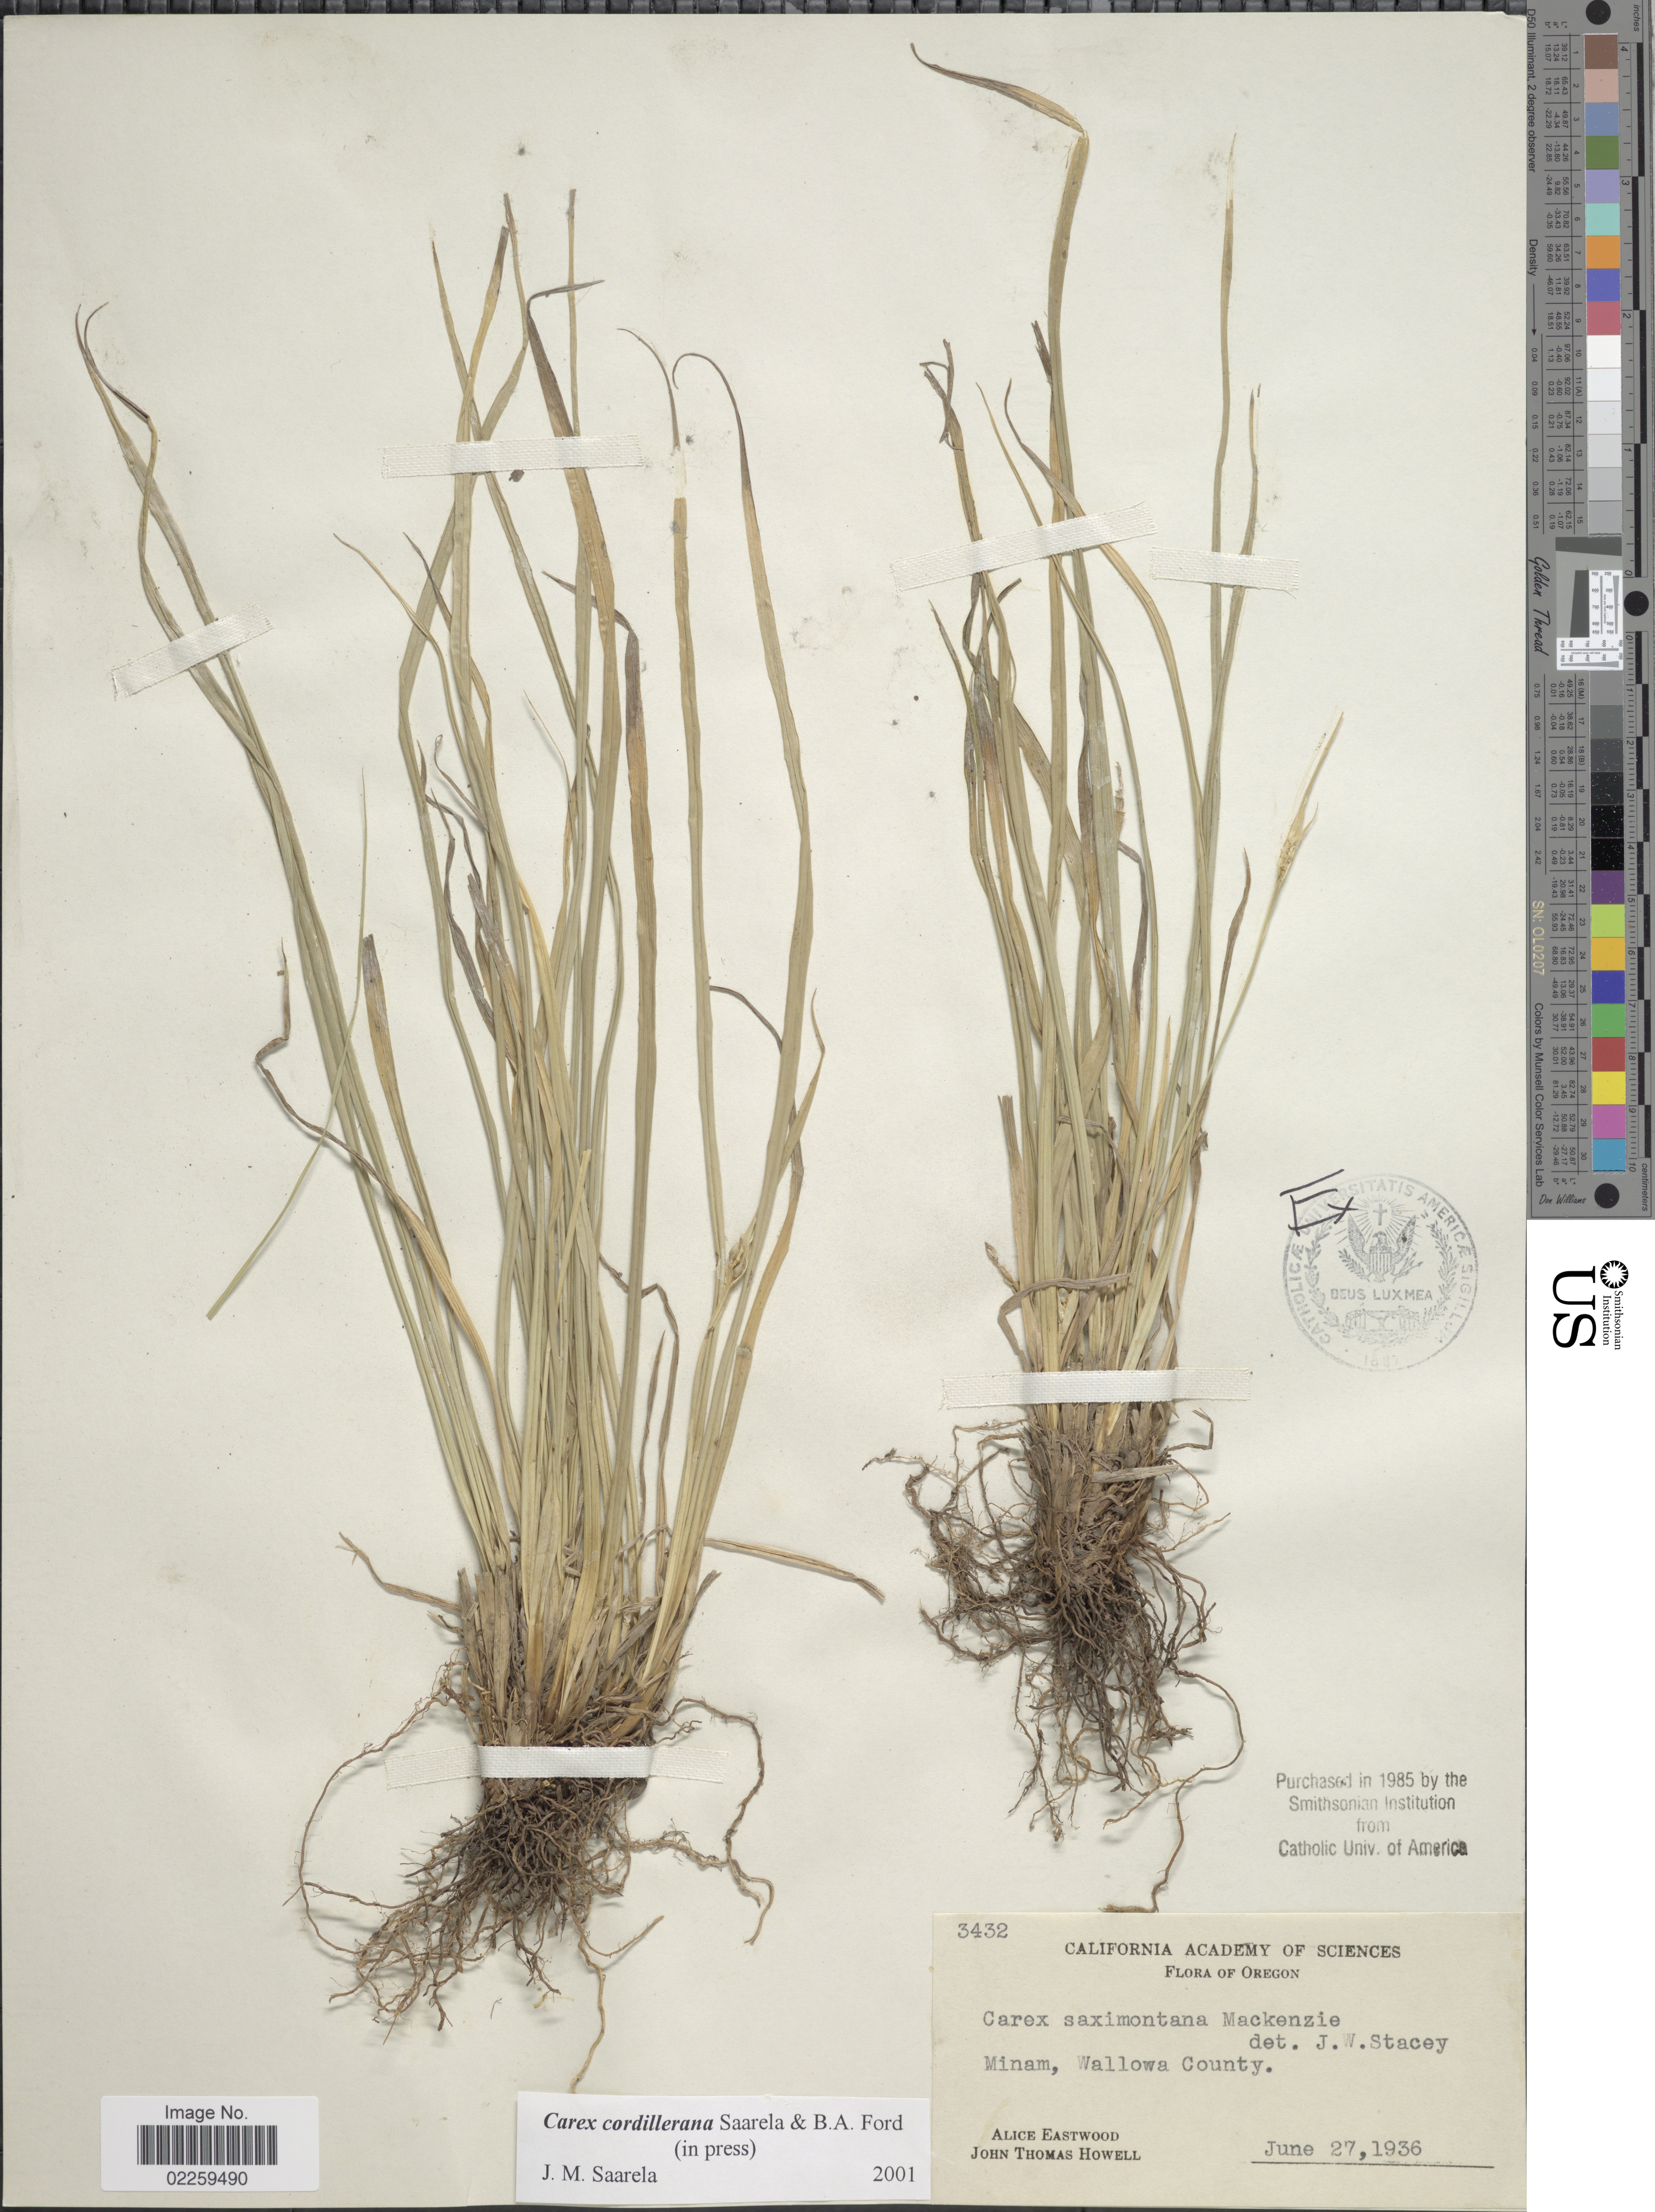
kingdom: Plantae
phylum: Tracheophyta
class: Liliopsida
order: Poales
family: Cyperaceae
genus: Carex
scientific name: Carex cordillerana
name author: Saarela & B.A. Ford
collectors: A. Eastwood & J. T. Howell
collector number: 3432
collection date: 1936-06-27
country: United States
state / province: Oregon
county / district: Wallowa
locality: Oregon, Minam, Wallowa County.